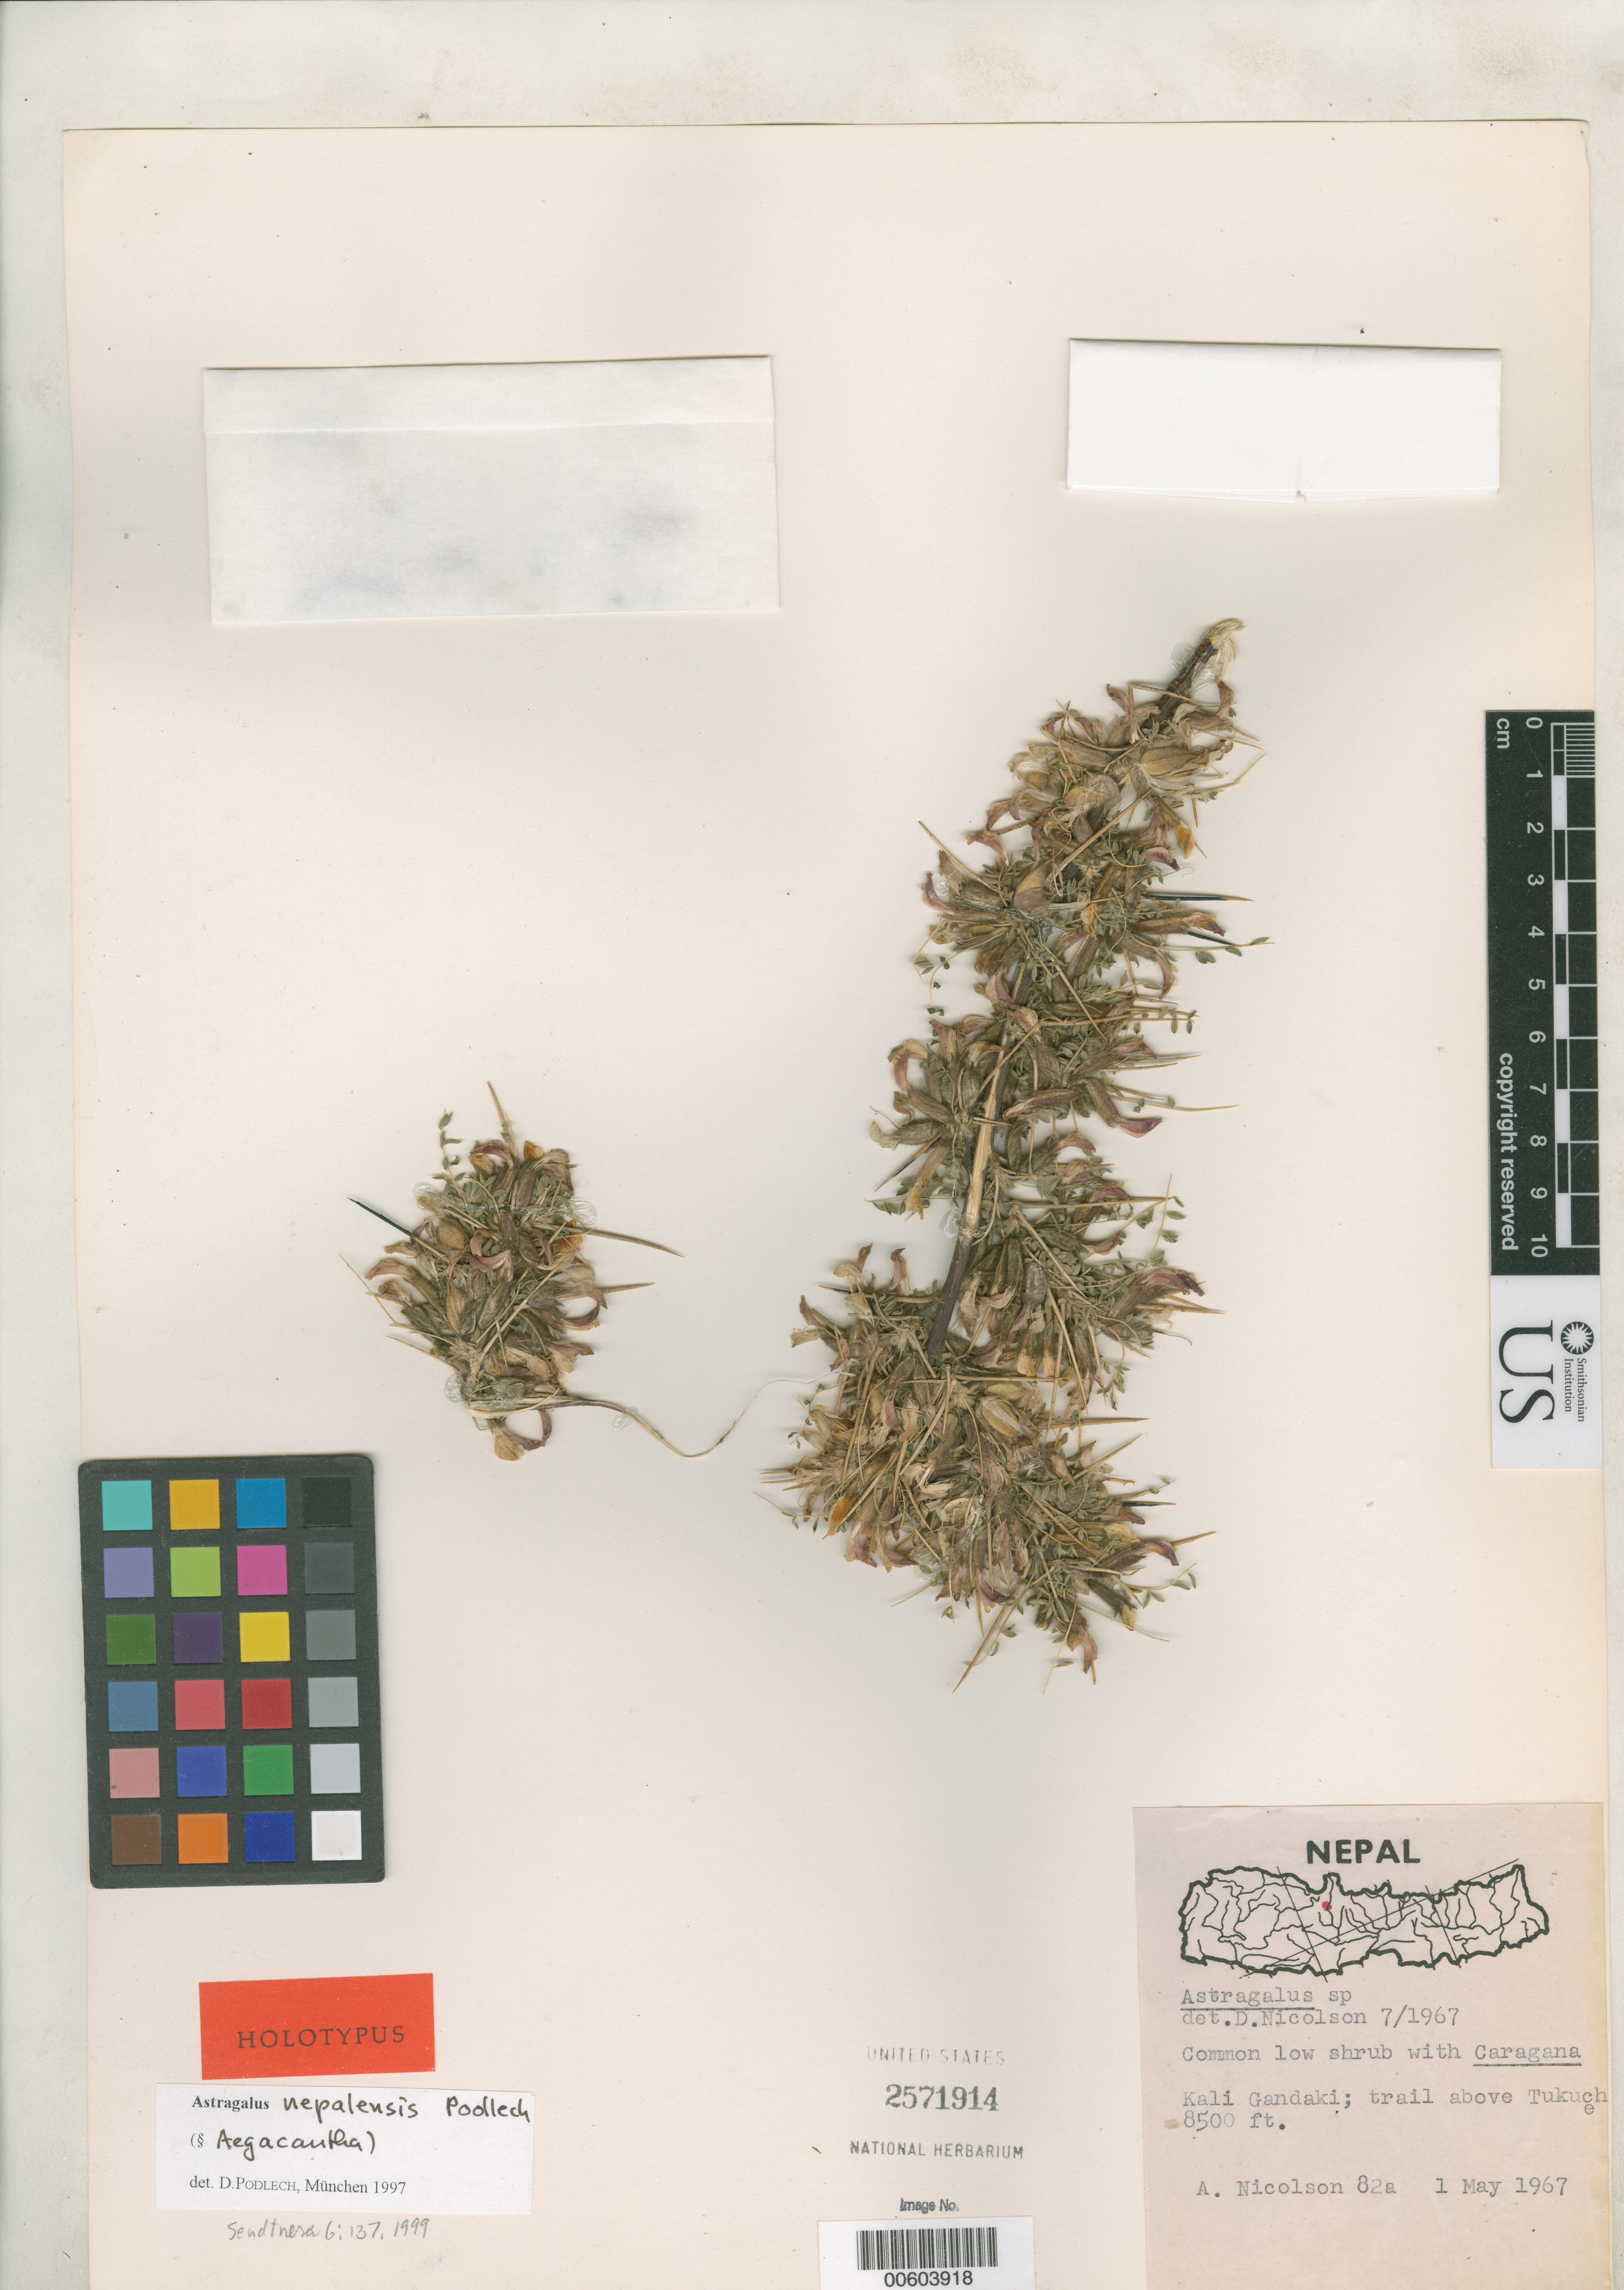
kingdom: Plantae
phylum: Tracheophyta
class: Magnoliopsida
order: Fabales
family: Fabaceae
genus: Astragalus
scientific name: Astragalus nepalensis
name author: Podlech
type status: Holotype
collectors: A. C. Nicolson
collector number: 82 a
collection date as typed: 01 May 1967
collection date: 1967-05-01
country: Nepal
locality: Kali Gandaki, trail above Tukuceh.; alt. 8500 ft.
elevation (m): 2591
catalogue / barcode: US 2571914